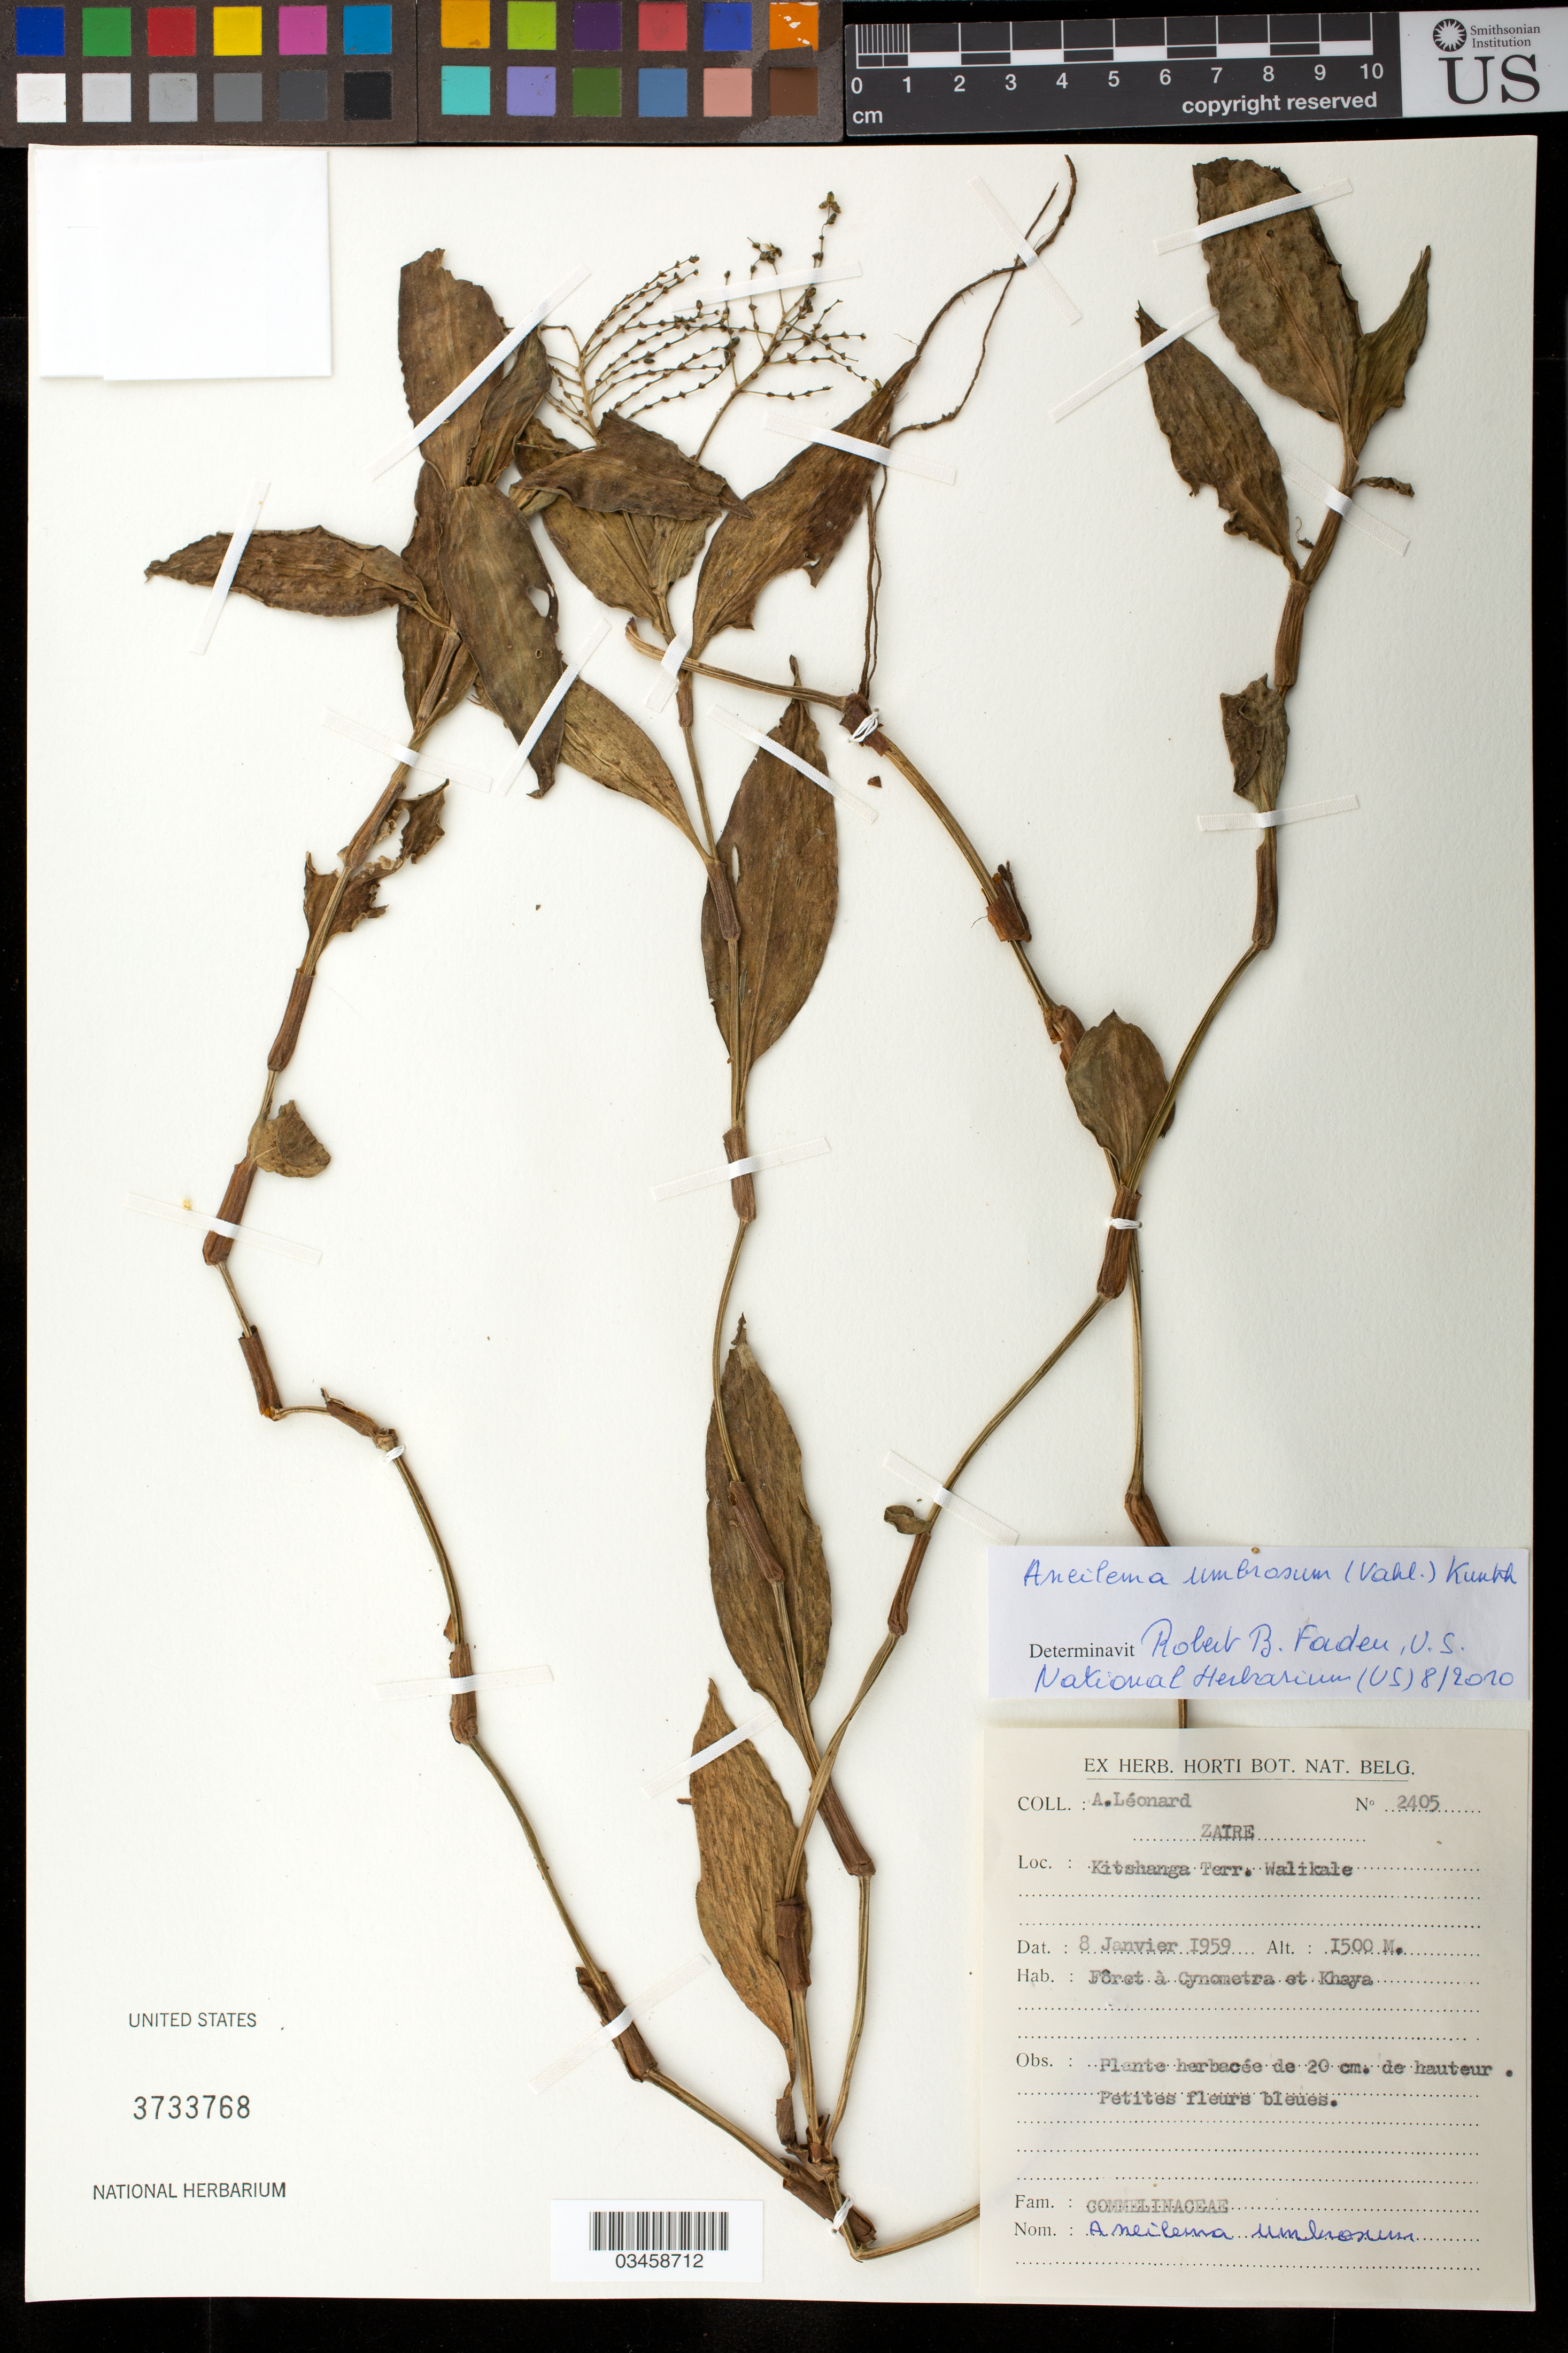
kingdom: Plantae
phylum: Tracheophyta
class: Liliopsida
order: Commelinales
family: Commelinaceae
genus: Aneilema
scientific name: Aneilema umbrosum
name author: (Vahl) Kunth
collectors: A. Leonard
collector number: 2405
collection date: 1959-01-08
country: Congo, Democratic Republic of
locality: Kitshanga Terr. Walikale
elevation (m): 1500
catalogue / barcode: US 3733768